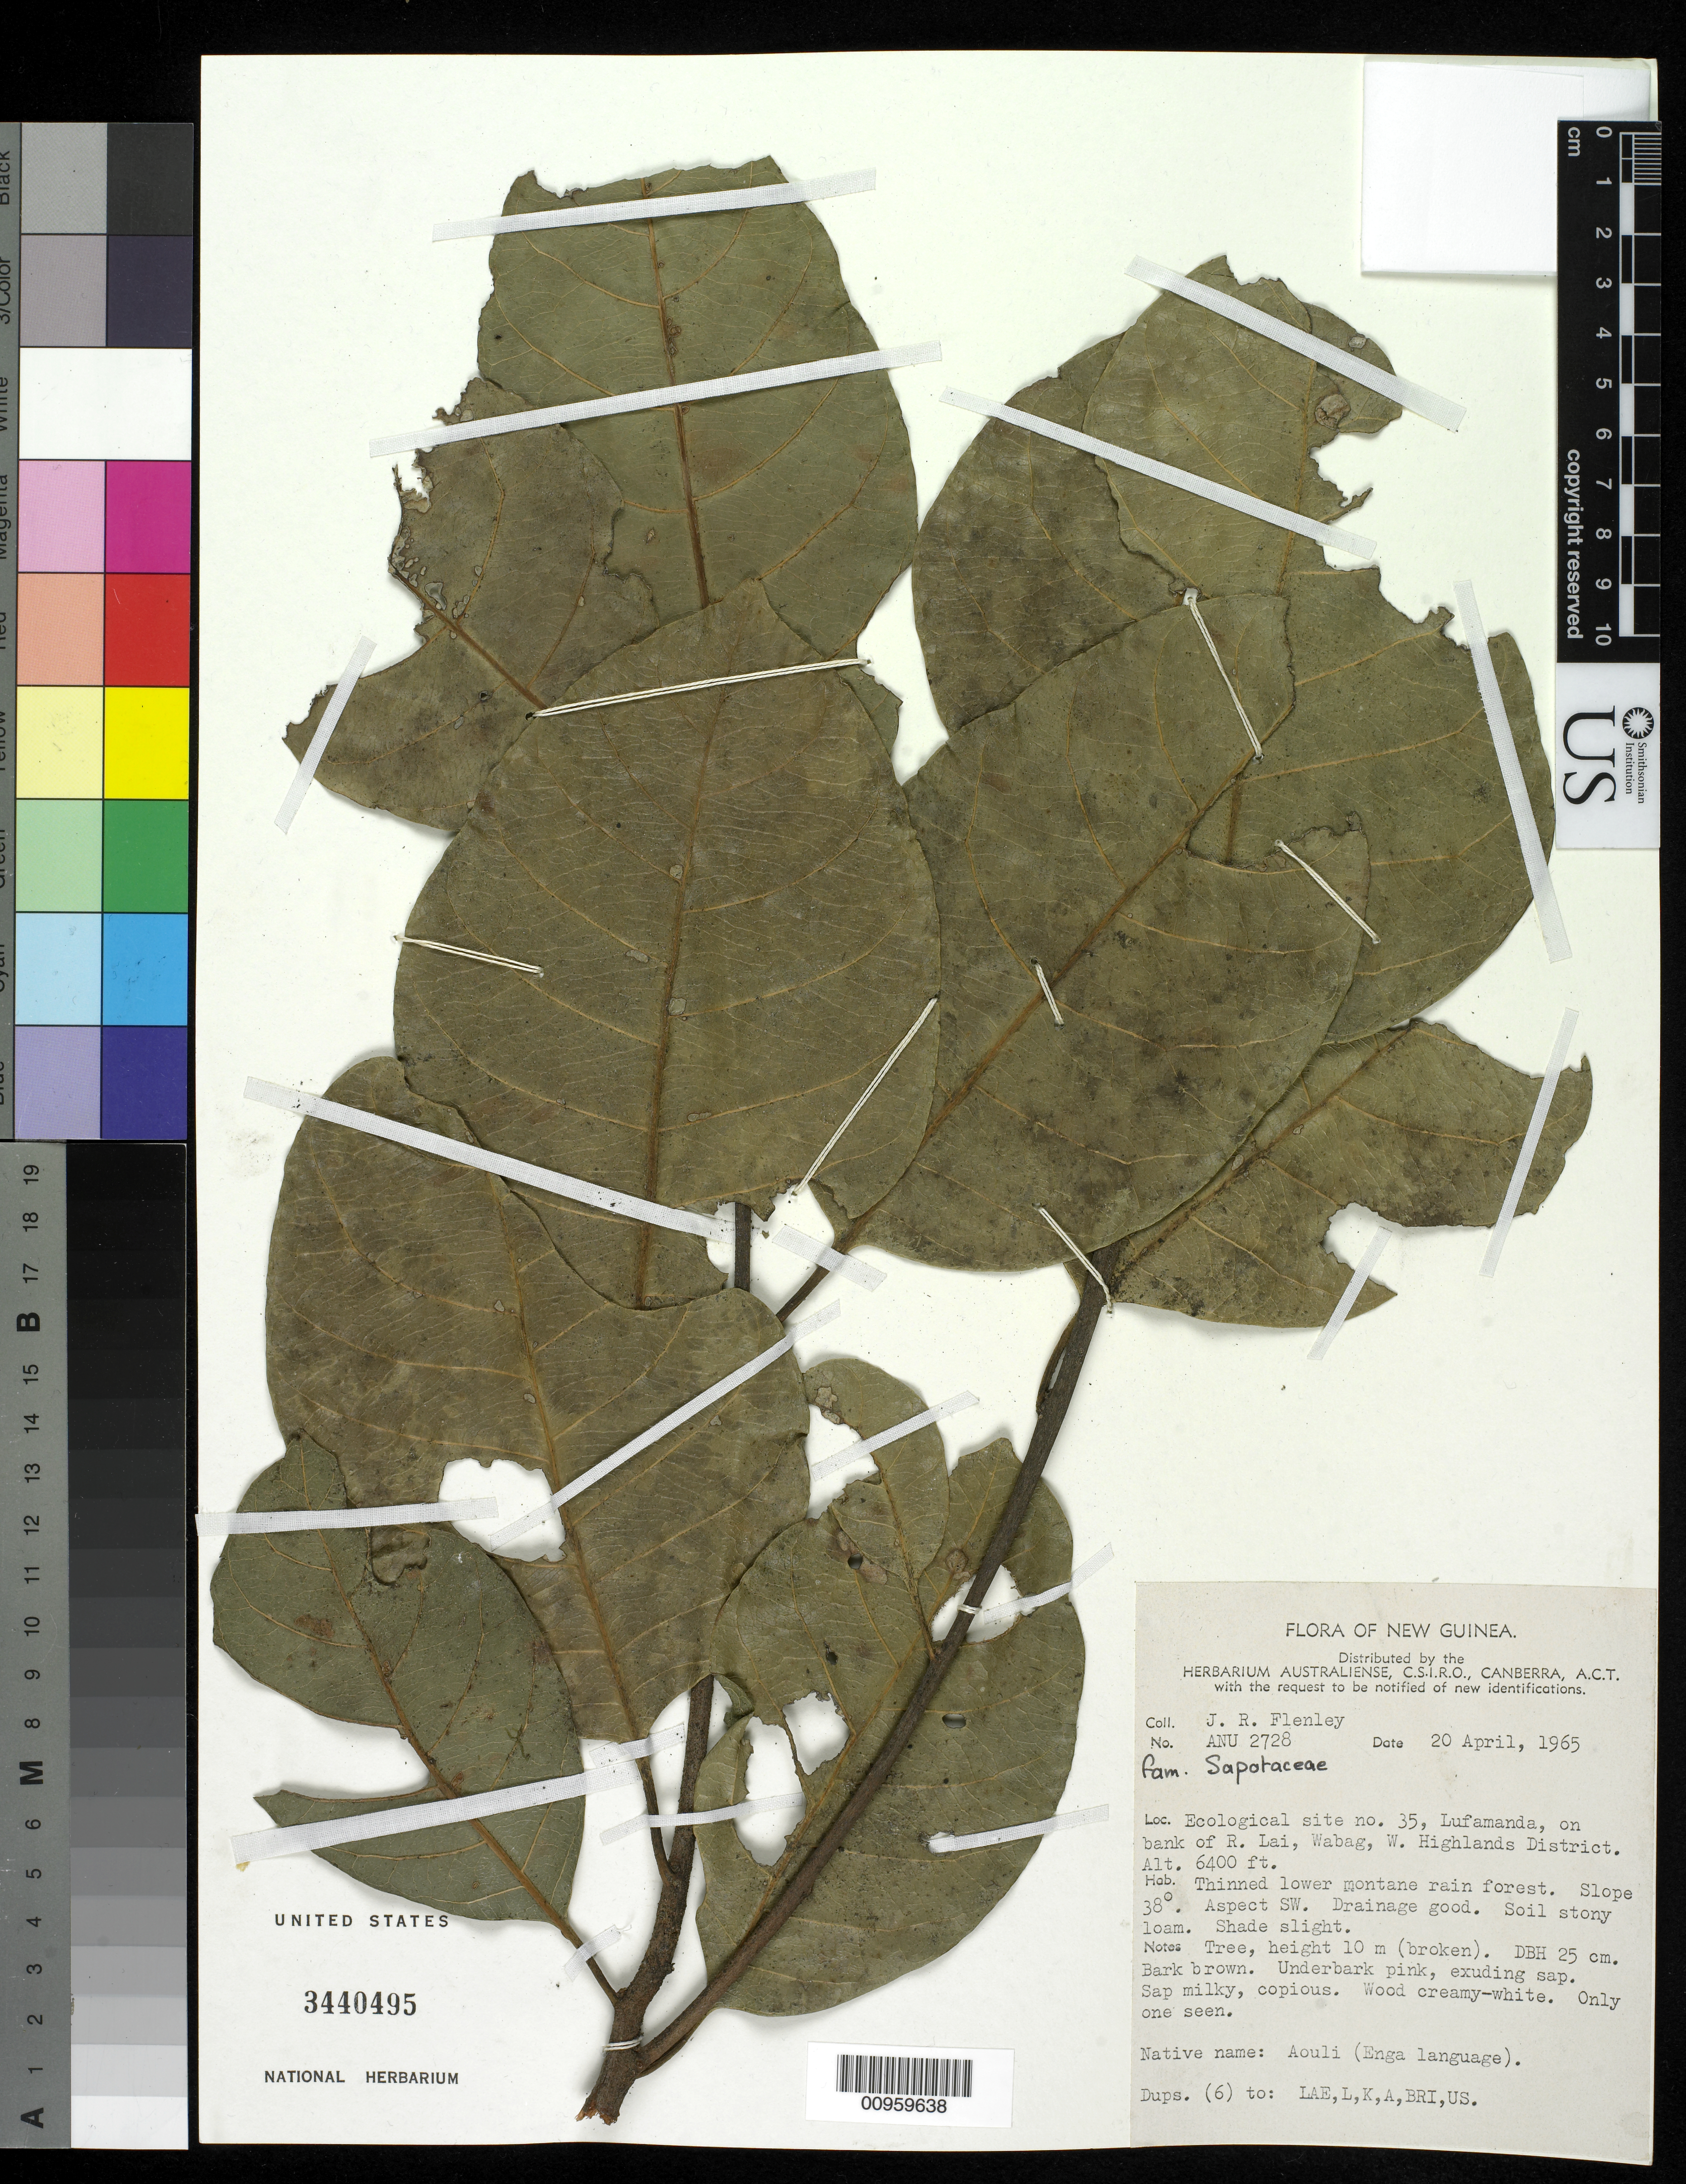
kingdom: Plantae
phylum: Tracheophyta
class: Magnoliopsida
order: Ericales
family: Sapotaceae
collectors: J. Flenley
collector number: ANU 2728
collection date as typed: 20 Apr 1965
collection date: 1965-04-20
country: Papua New Guinea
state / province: Enga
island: New Guinea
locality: Lufamanda, on the bank of the R. Wabag, W. Highlands District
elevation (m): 1951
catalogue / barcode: US 3440495